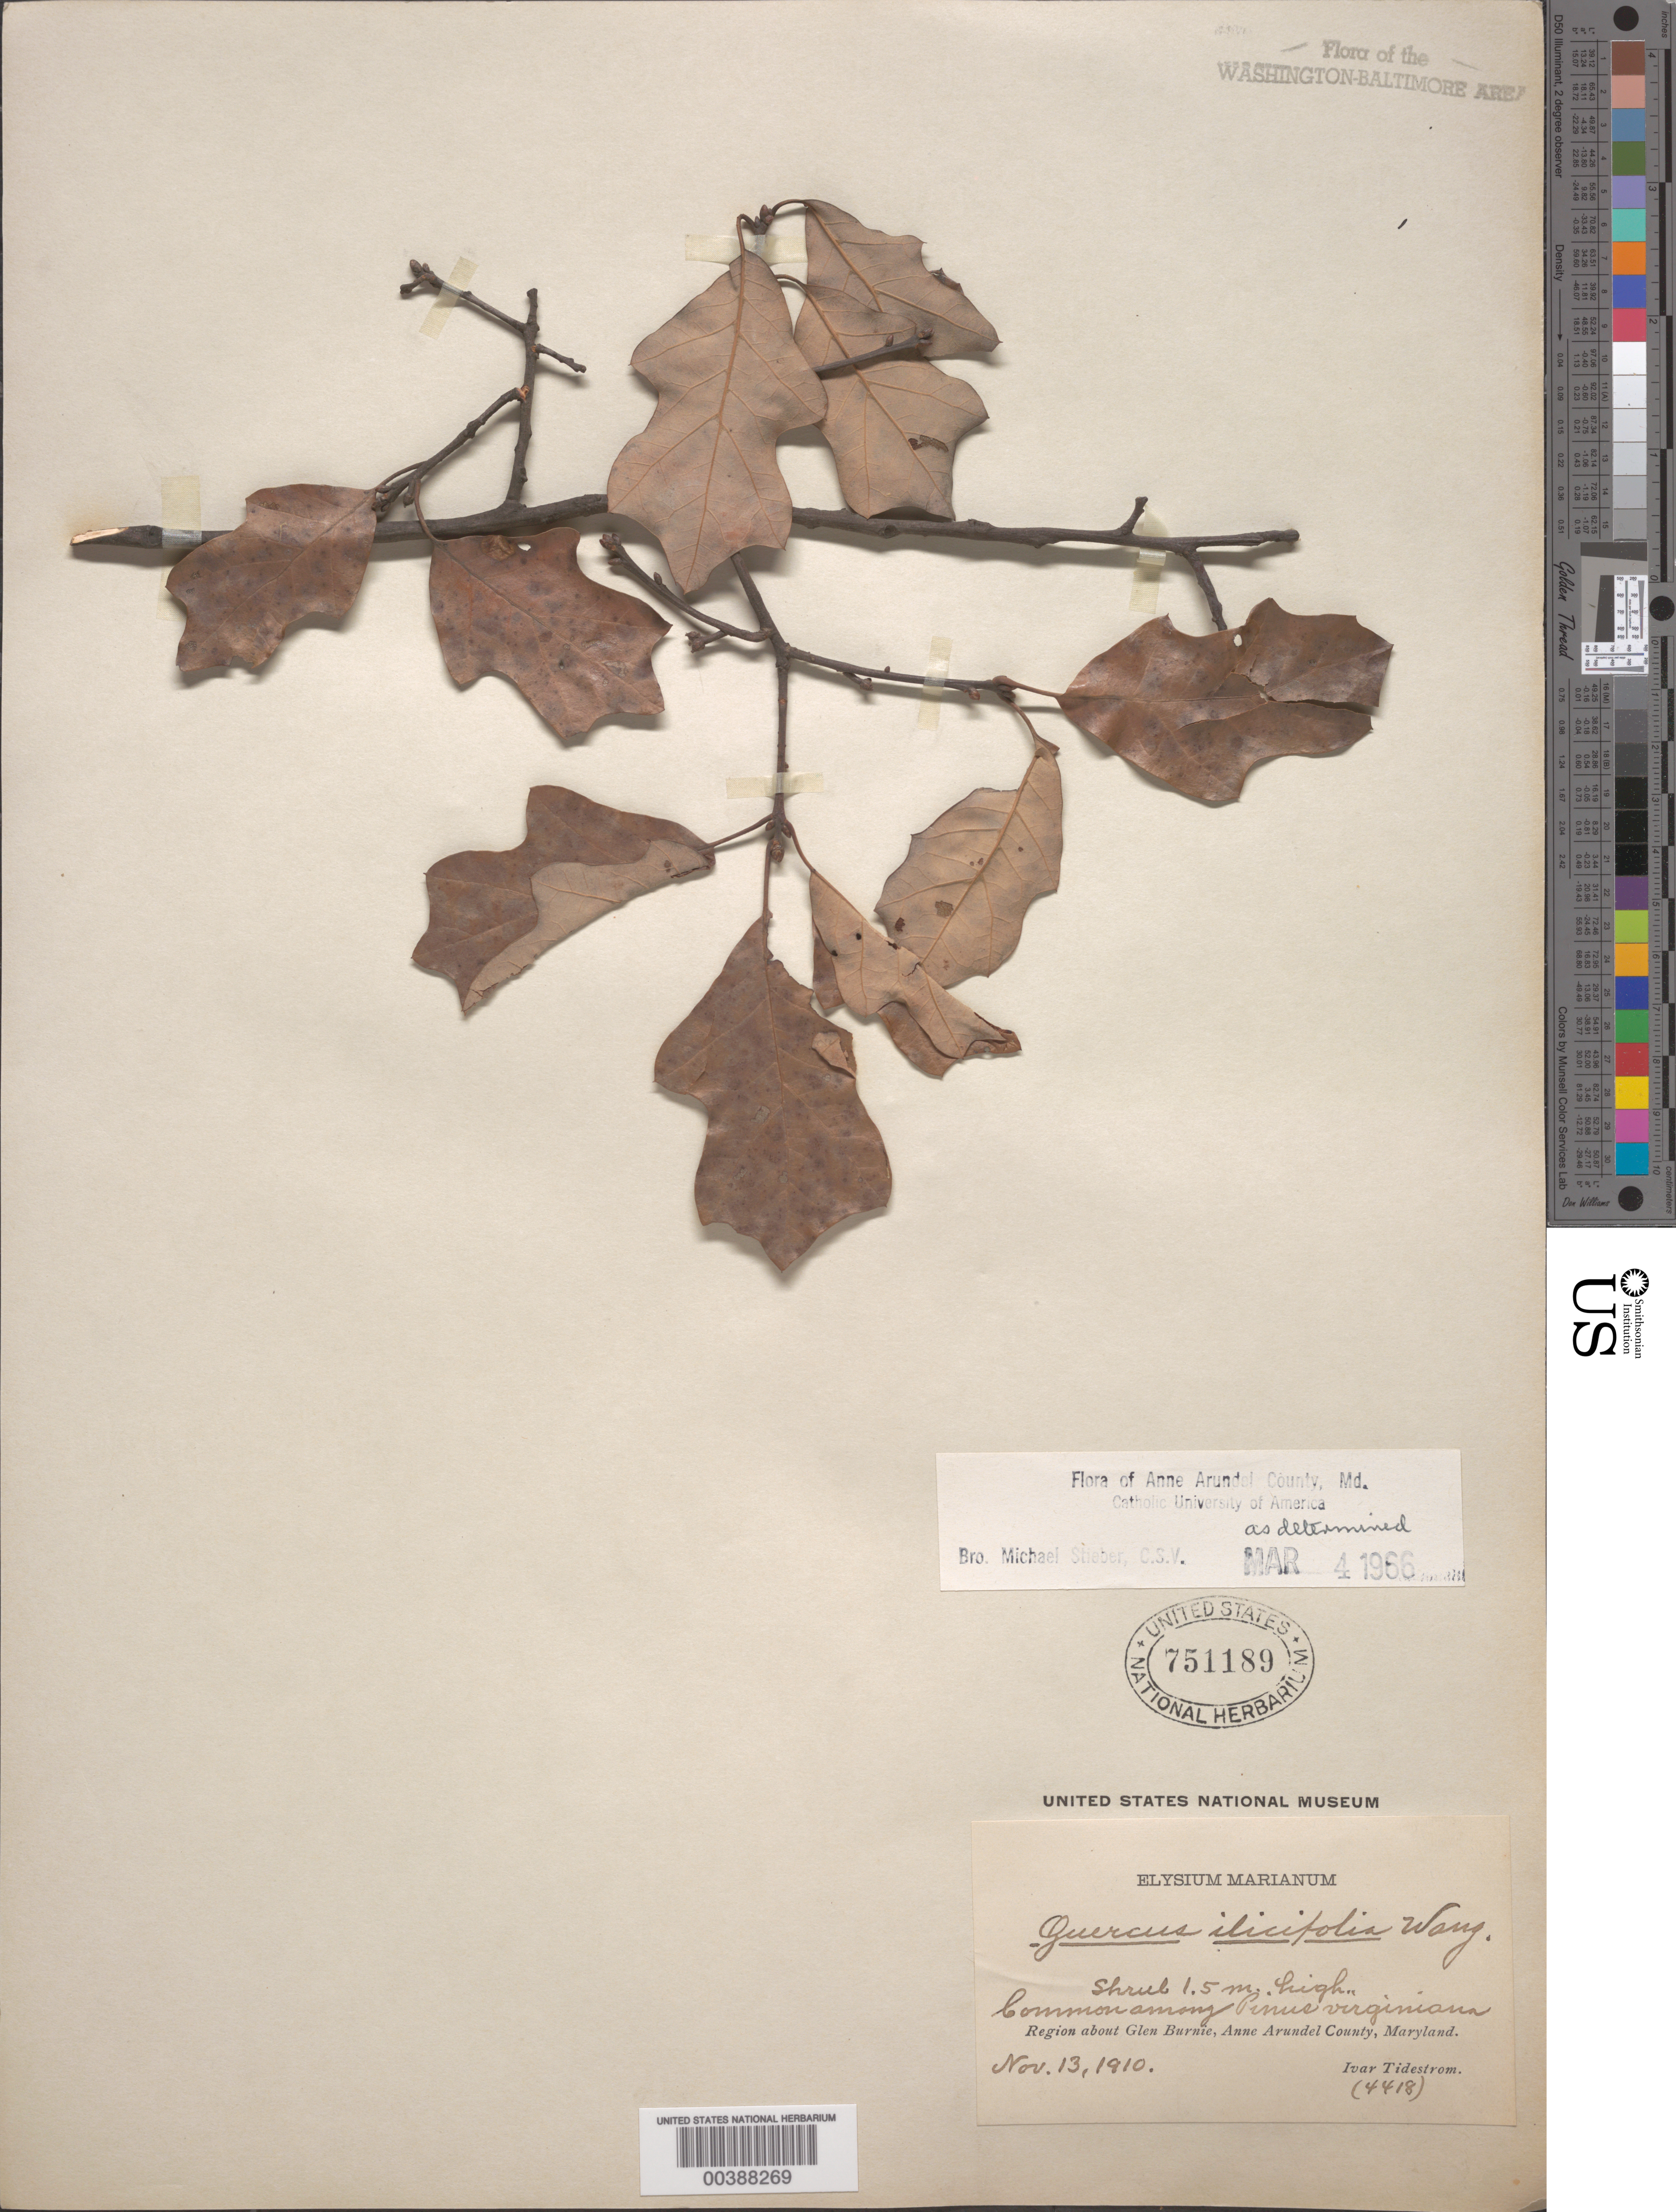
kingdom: Plantae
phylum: Tracheophyta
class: Magnoliopsida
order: Fagales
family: Fagaceae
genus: Quercus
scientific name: Quercus ilicifolia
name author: Wangenh.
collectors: I. F. Tidestrom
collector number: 4418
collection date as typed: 13 Nov 1910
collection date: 1910-11-13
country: United States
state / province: Maryland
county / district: Anne Arundel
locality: Glen Burnie vicinity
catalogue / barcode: US 751189